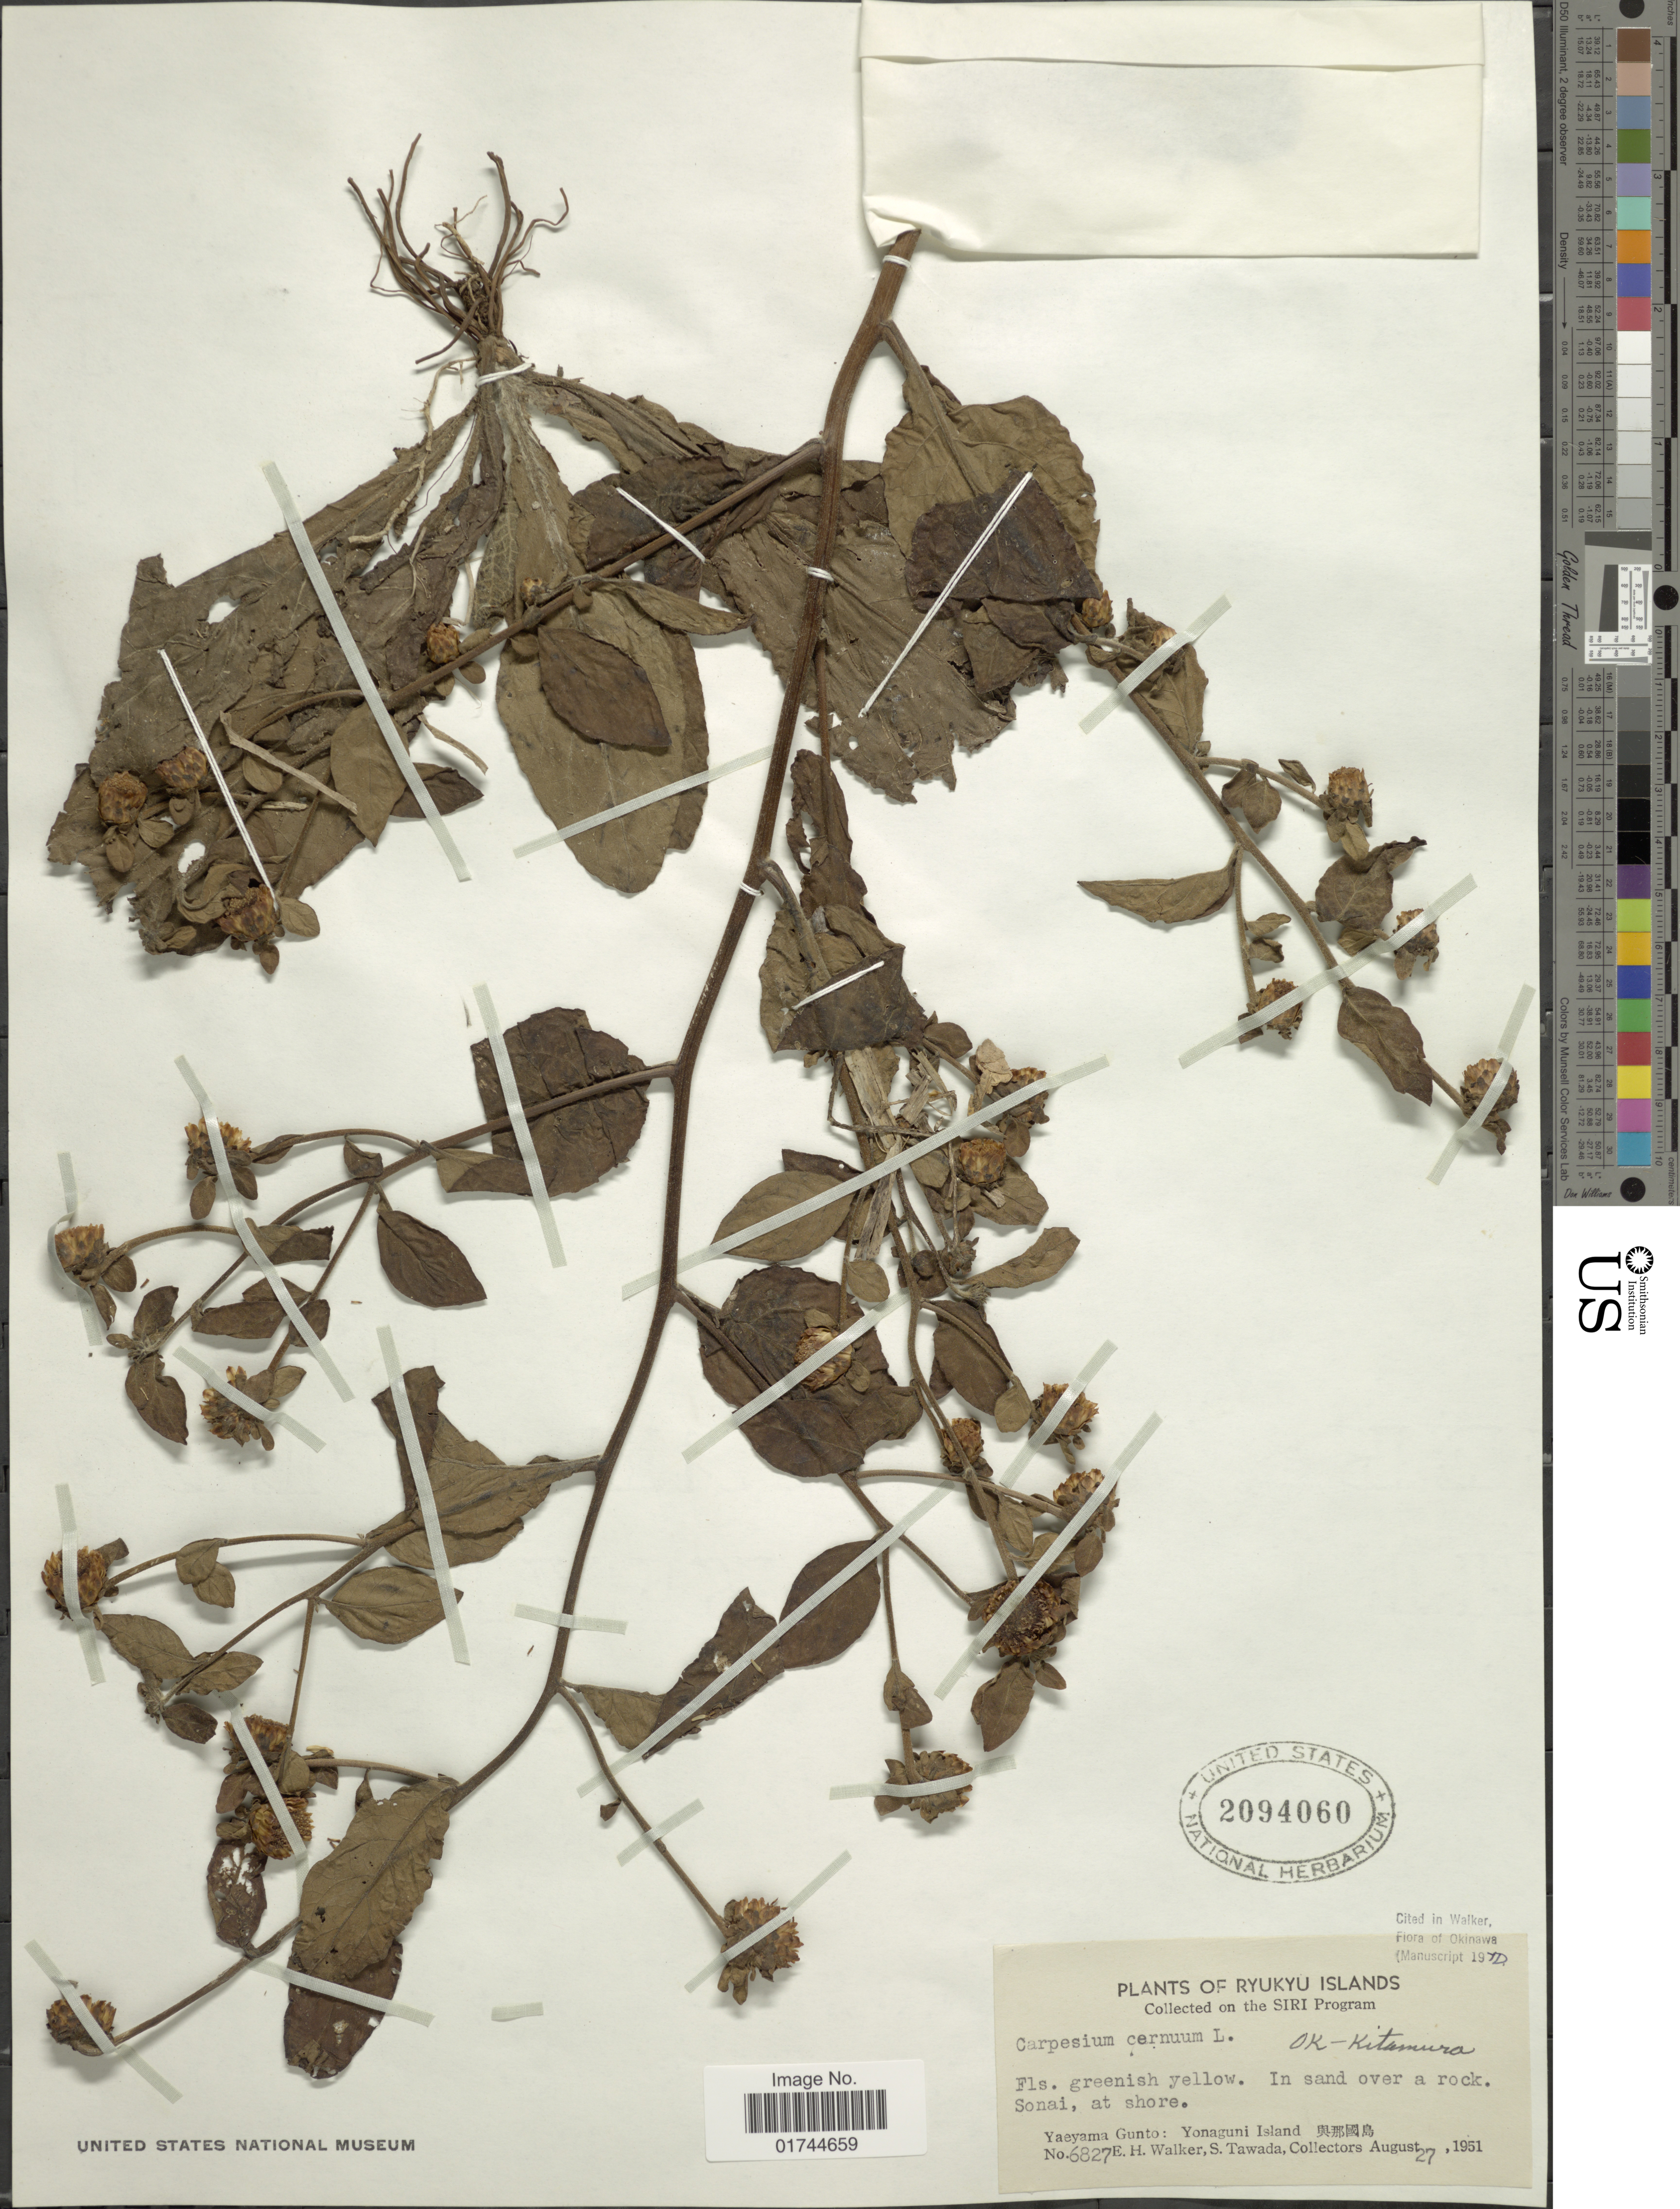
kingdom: Plantae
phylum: Tracheophyta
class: Magnoliopsida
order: Asterales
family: Asteraceae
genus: Carpesium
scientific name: Carpesium cernum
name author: L.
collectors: E. H. Walker & S. Tawada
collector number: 6827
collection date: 1951-08-27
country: Japan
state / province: Okinawa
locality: Ryukyu Islands, Yaeyama Gunto: Yonaguni Island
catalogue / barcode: US 2094060